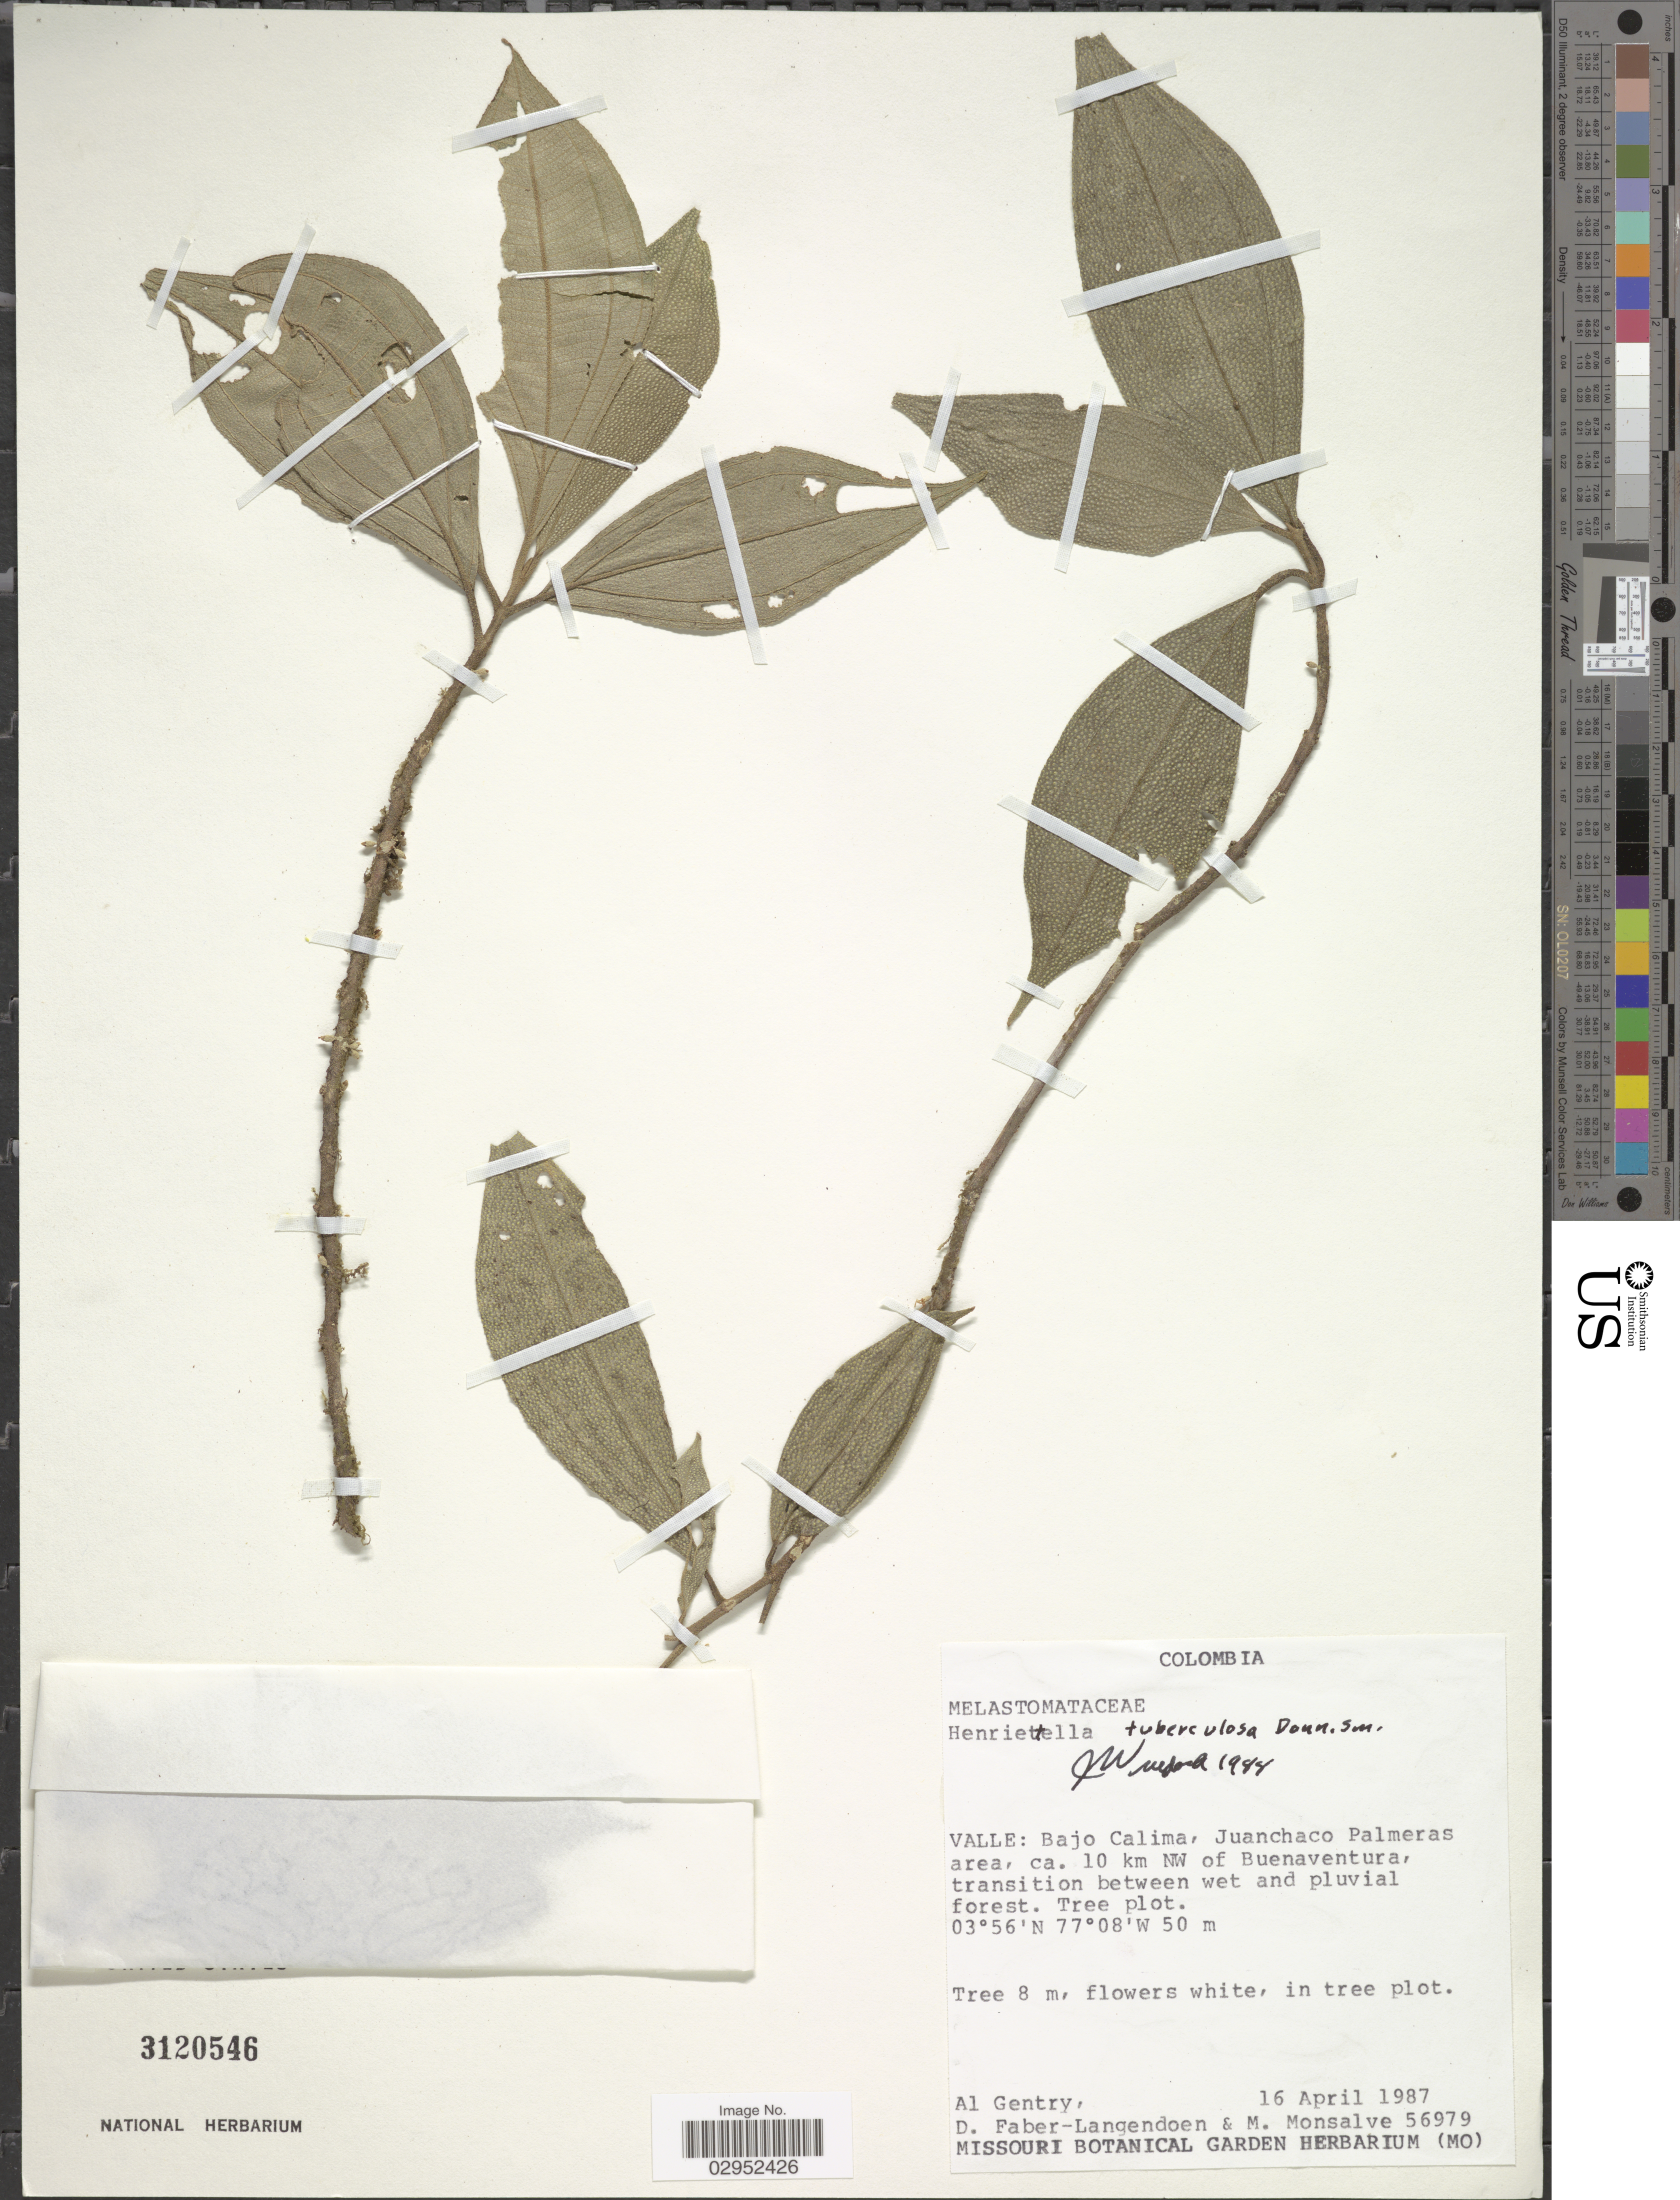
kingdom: Plantae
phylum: Tracheophyta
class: Magnoliopsida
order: Myrtales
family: Melastomataceae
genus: Henriettea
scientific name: Henriettea tuberculosa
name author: (Donn. Sm.) L.O. Williams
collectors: A. H. Gentry, D. Faber-Langendoen & M. Monsalve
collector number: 56979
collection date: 1987-04-16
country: Colombia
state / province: Valle del Cauca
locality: Valle: Bajo Calima, Juanchaco Palmeras area, ca. 10 km NW of Buenaventura, transition between wet and pluvial forest.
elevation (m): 50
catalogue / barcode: US 3120546